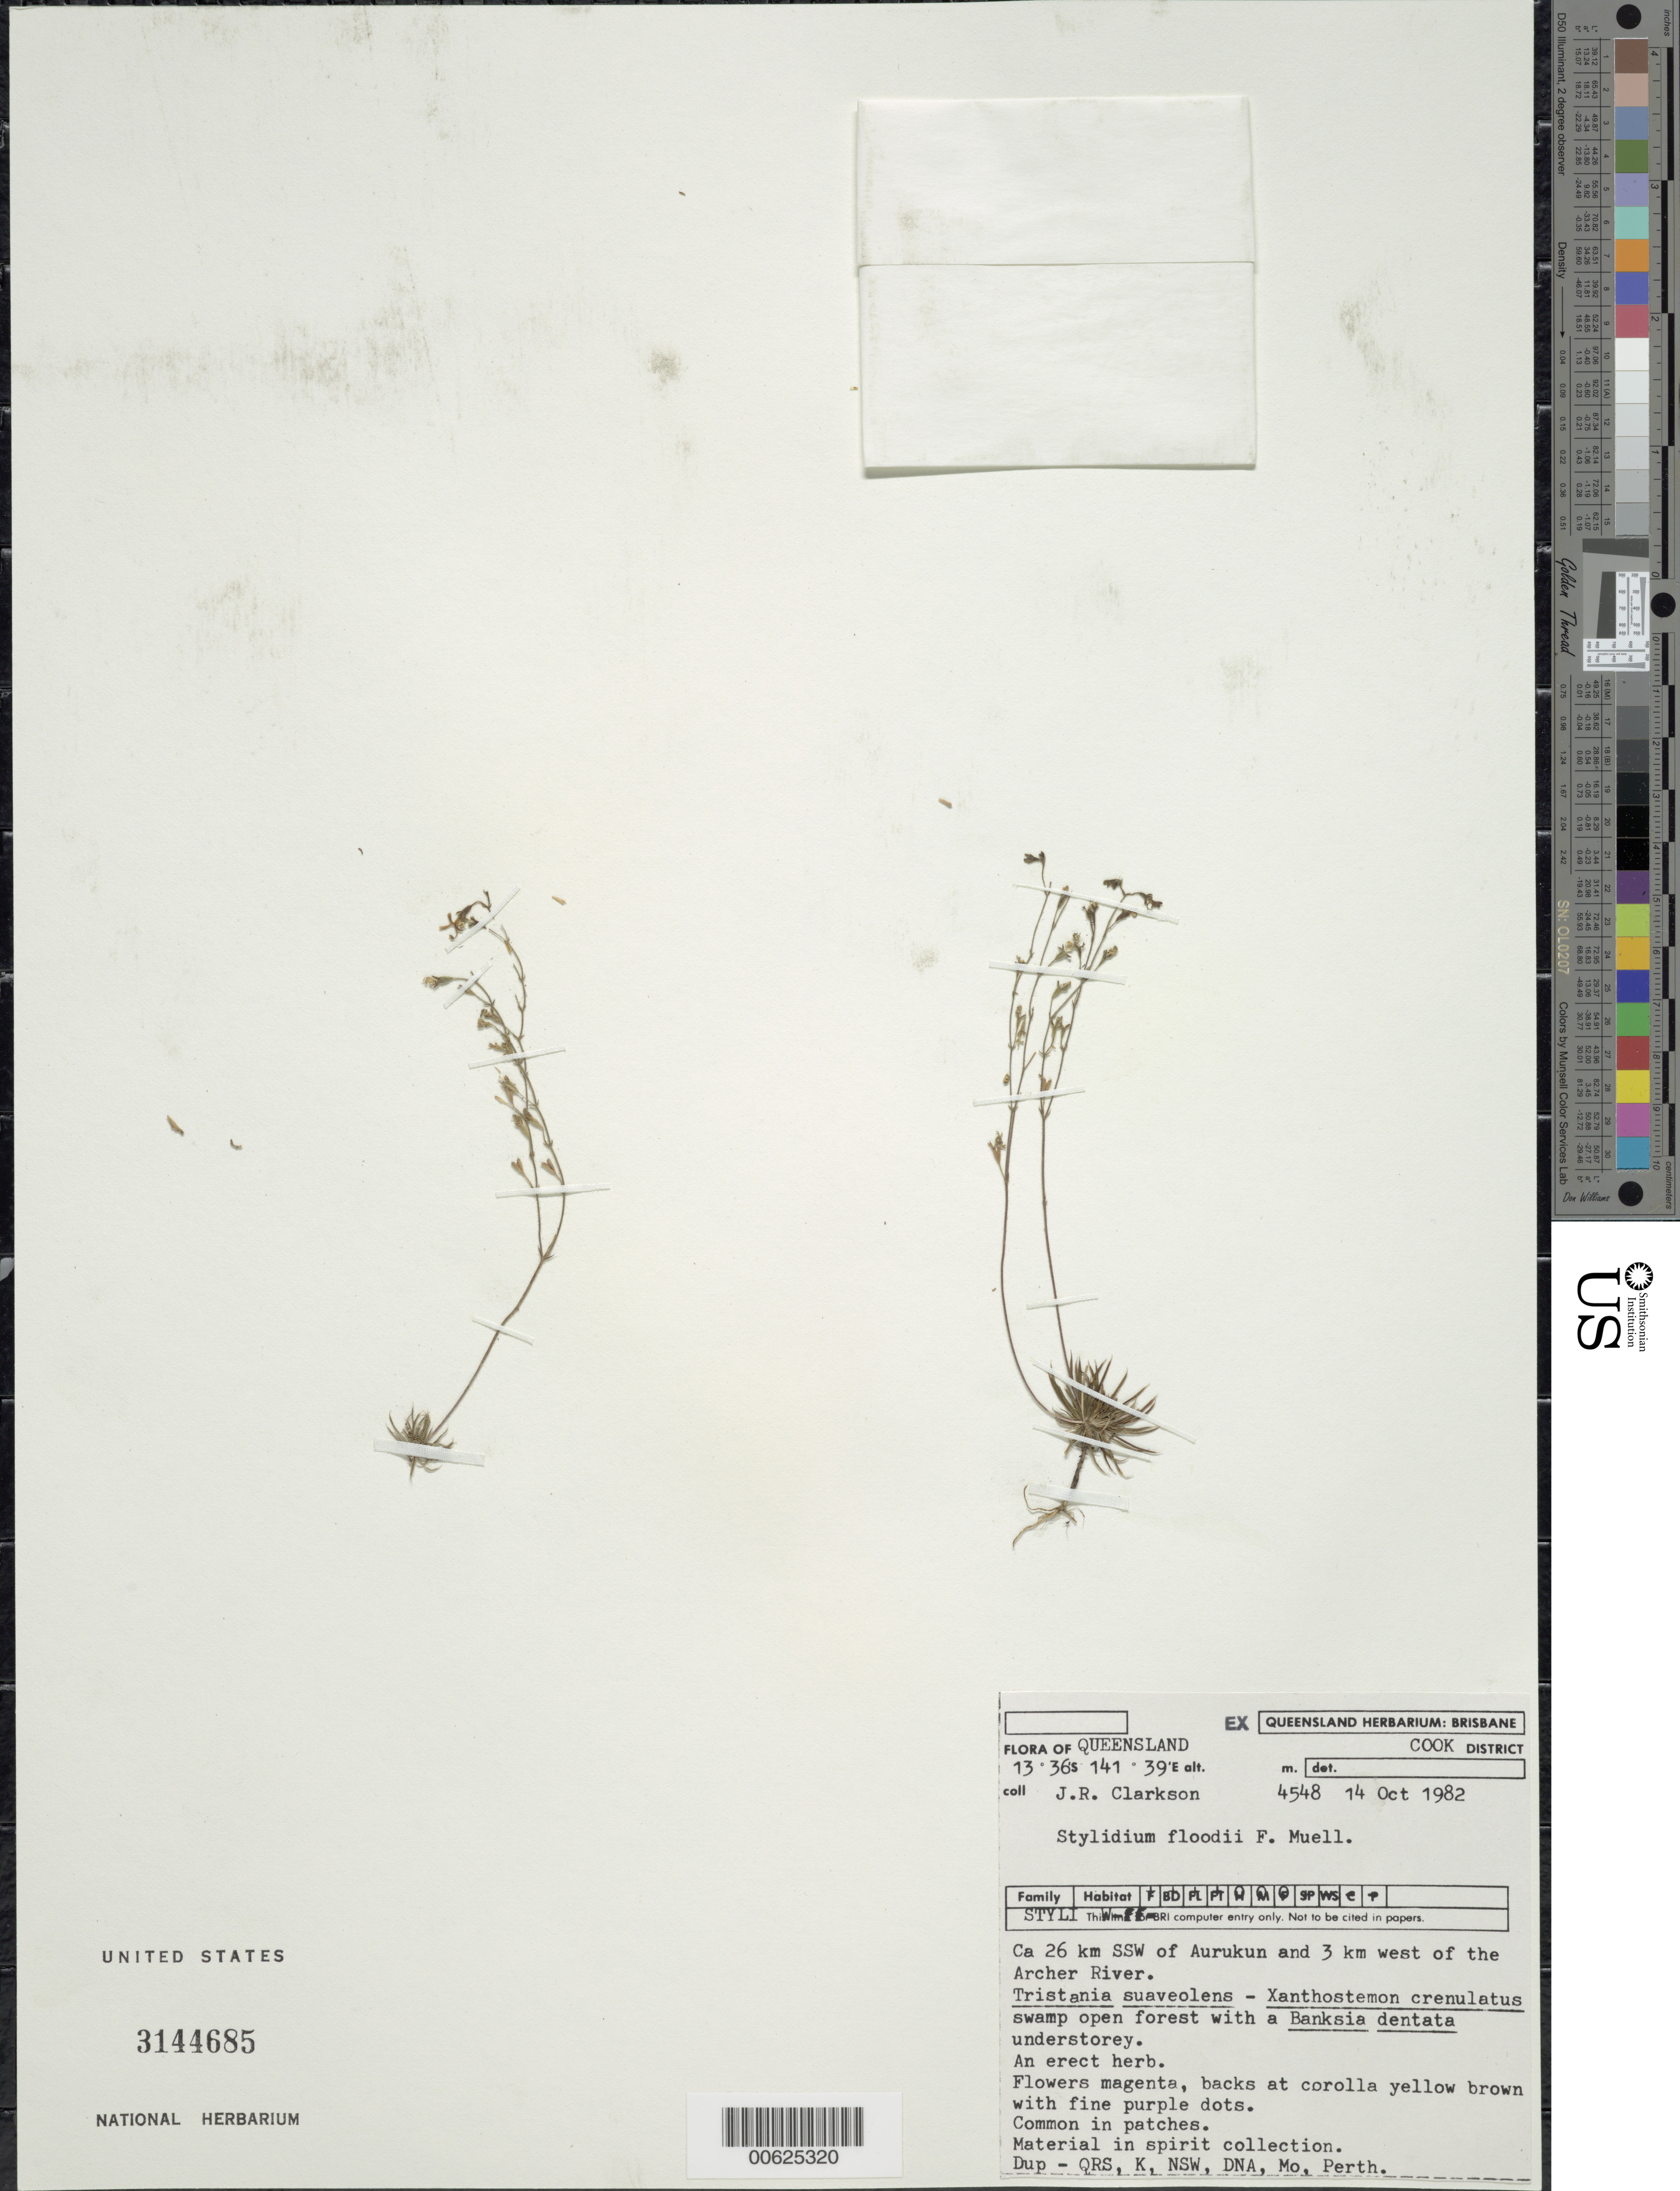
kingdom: Plantae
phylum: Tracheophyta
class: Magnoliopsida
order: Asterales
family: Stylidiaceae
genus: Stylidium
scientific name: Stylidium floodii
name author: F. Muell.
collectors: J. Clarkson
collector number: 4548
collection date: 1982-10-14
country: Australia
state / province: Queensland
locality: Ca 26 km SSW of Aurukun and 3 km west of the Archer River. Cook District.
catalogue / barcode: US 3144685